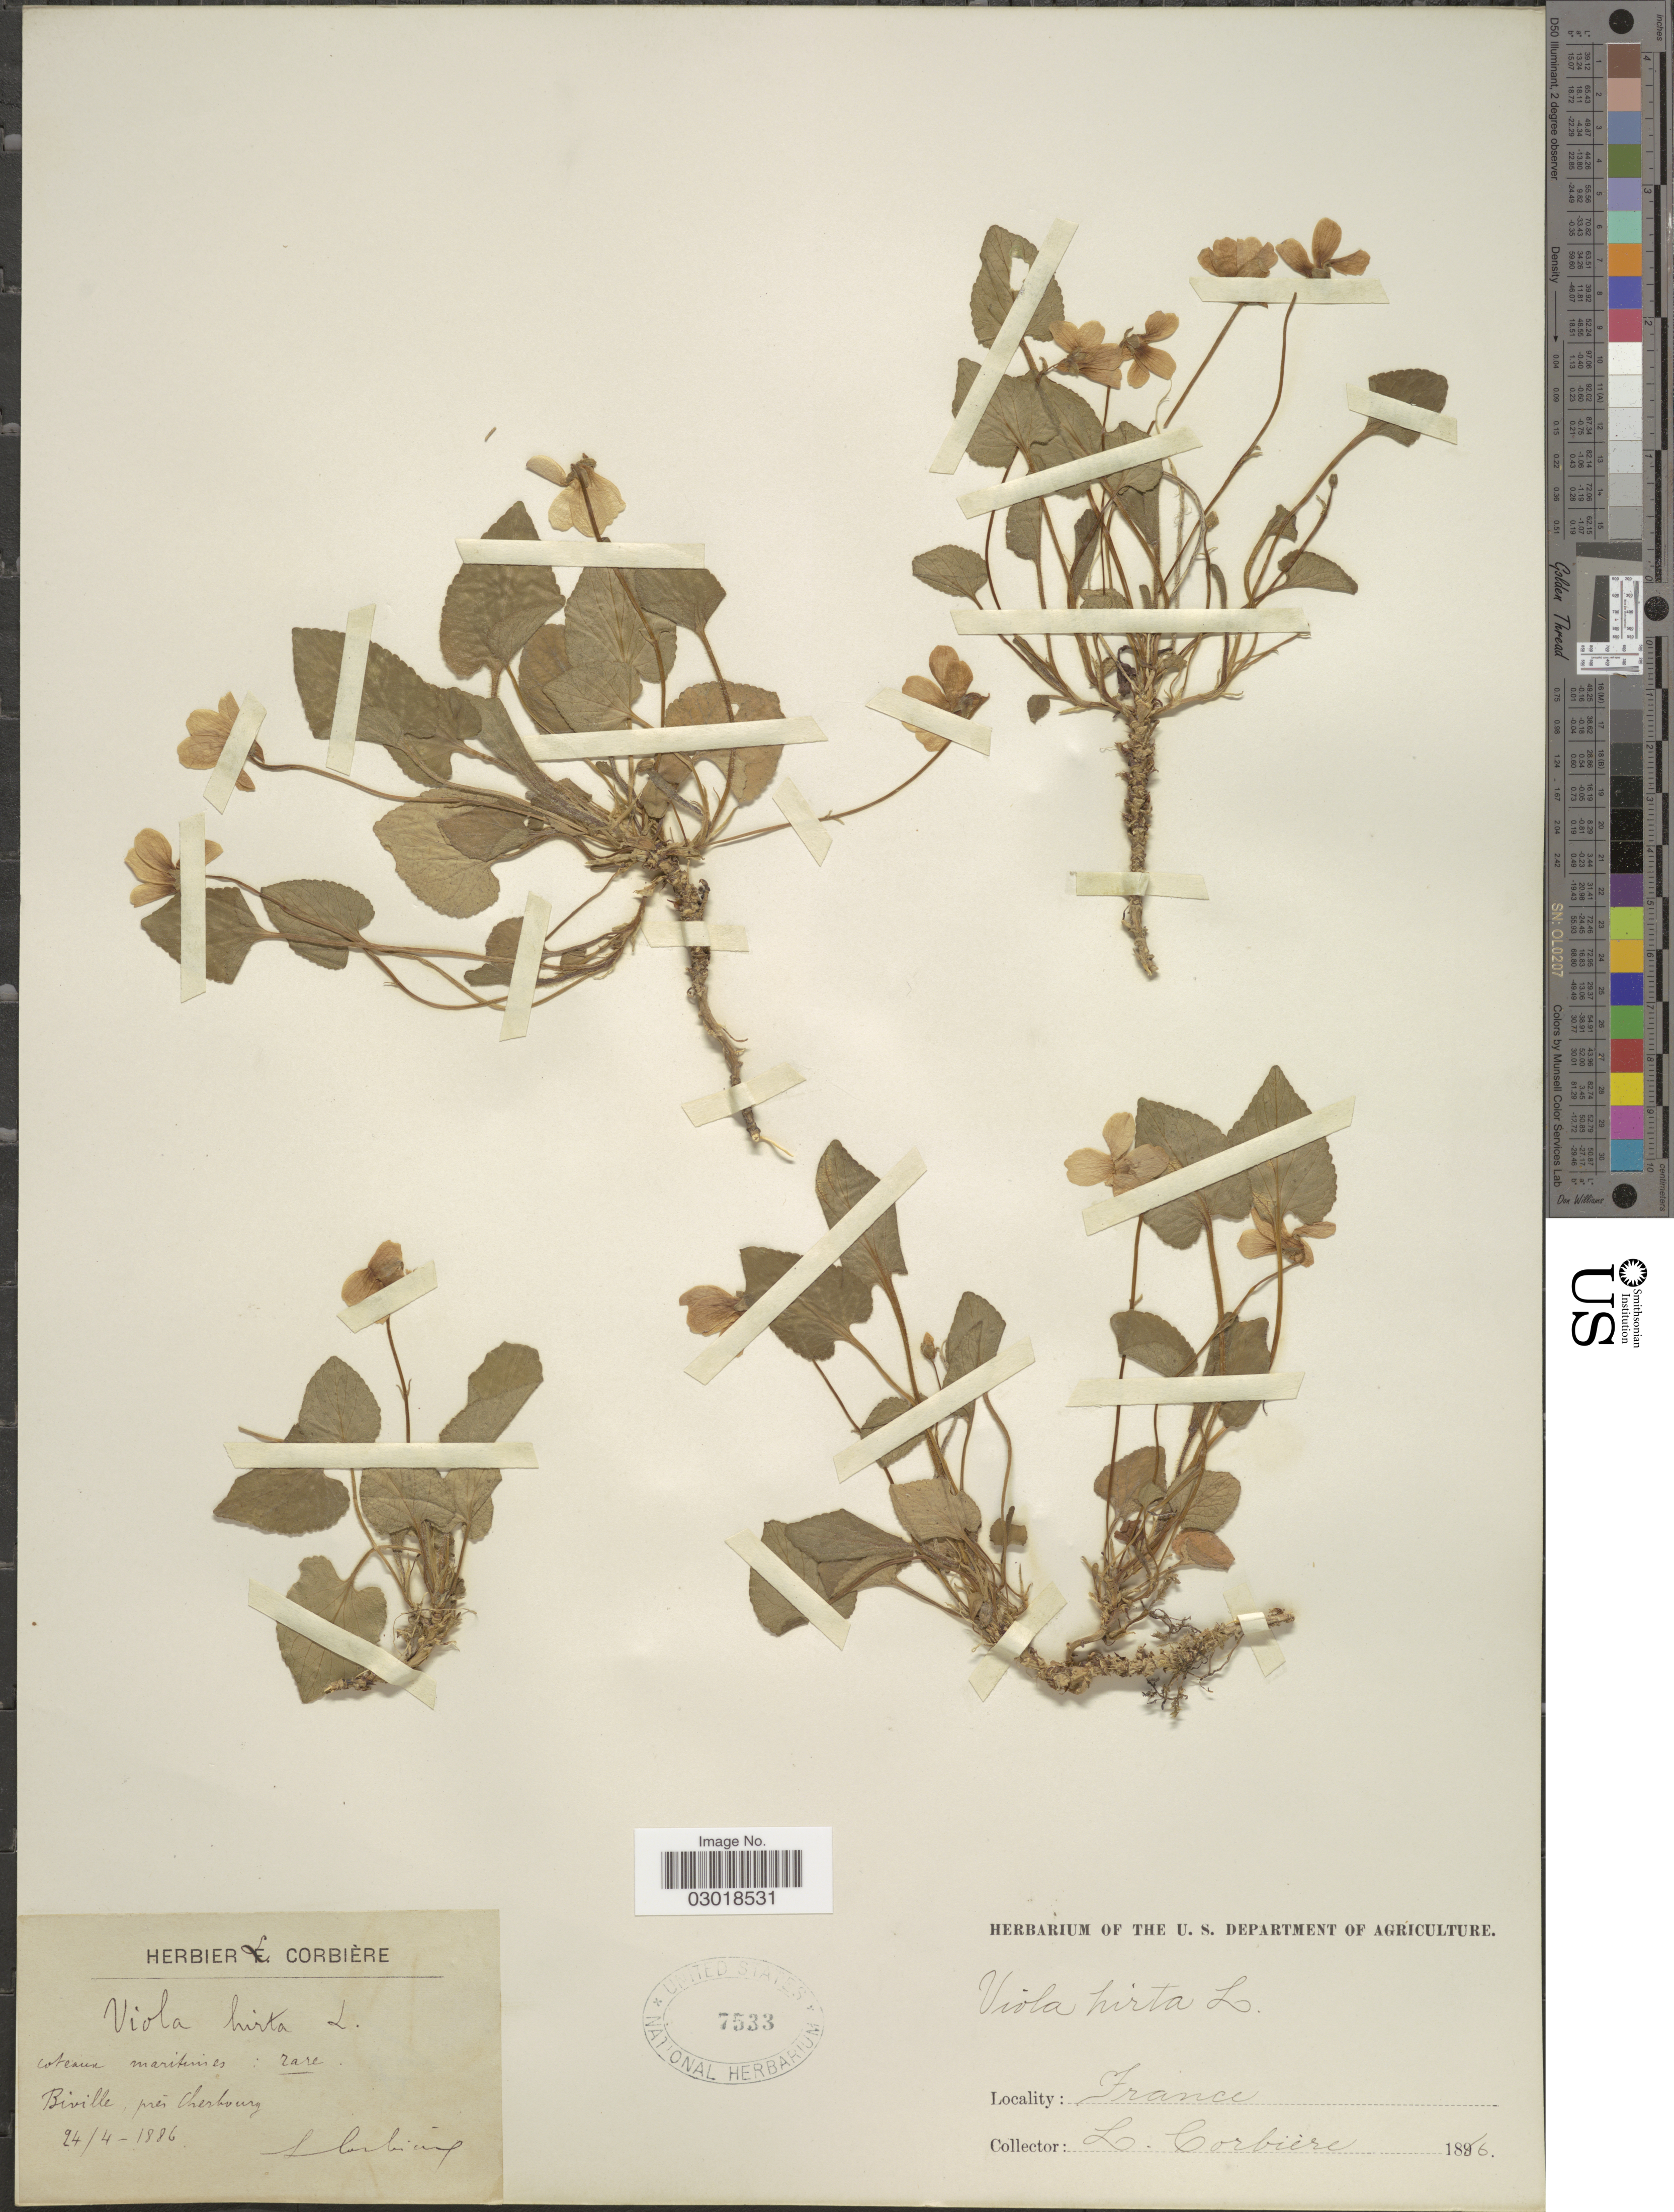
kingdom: Plantae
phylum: Tracheophyta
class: Magnoliopsida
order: Malpighiales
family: Violaceae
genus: Viola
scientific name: Viola hirta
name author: L.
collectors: L. Corbière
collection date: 1886-04-24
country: France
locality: Biville, prés Cherbourg.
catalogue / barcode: US 7533